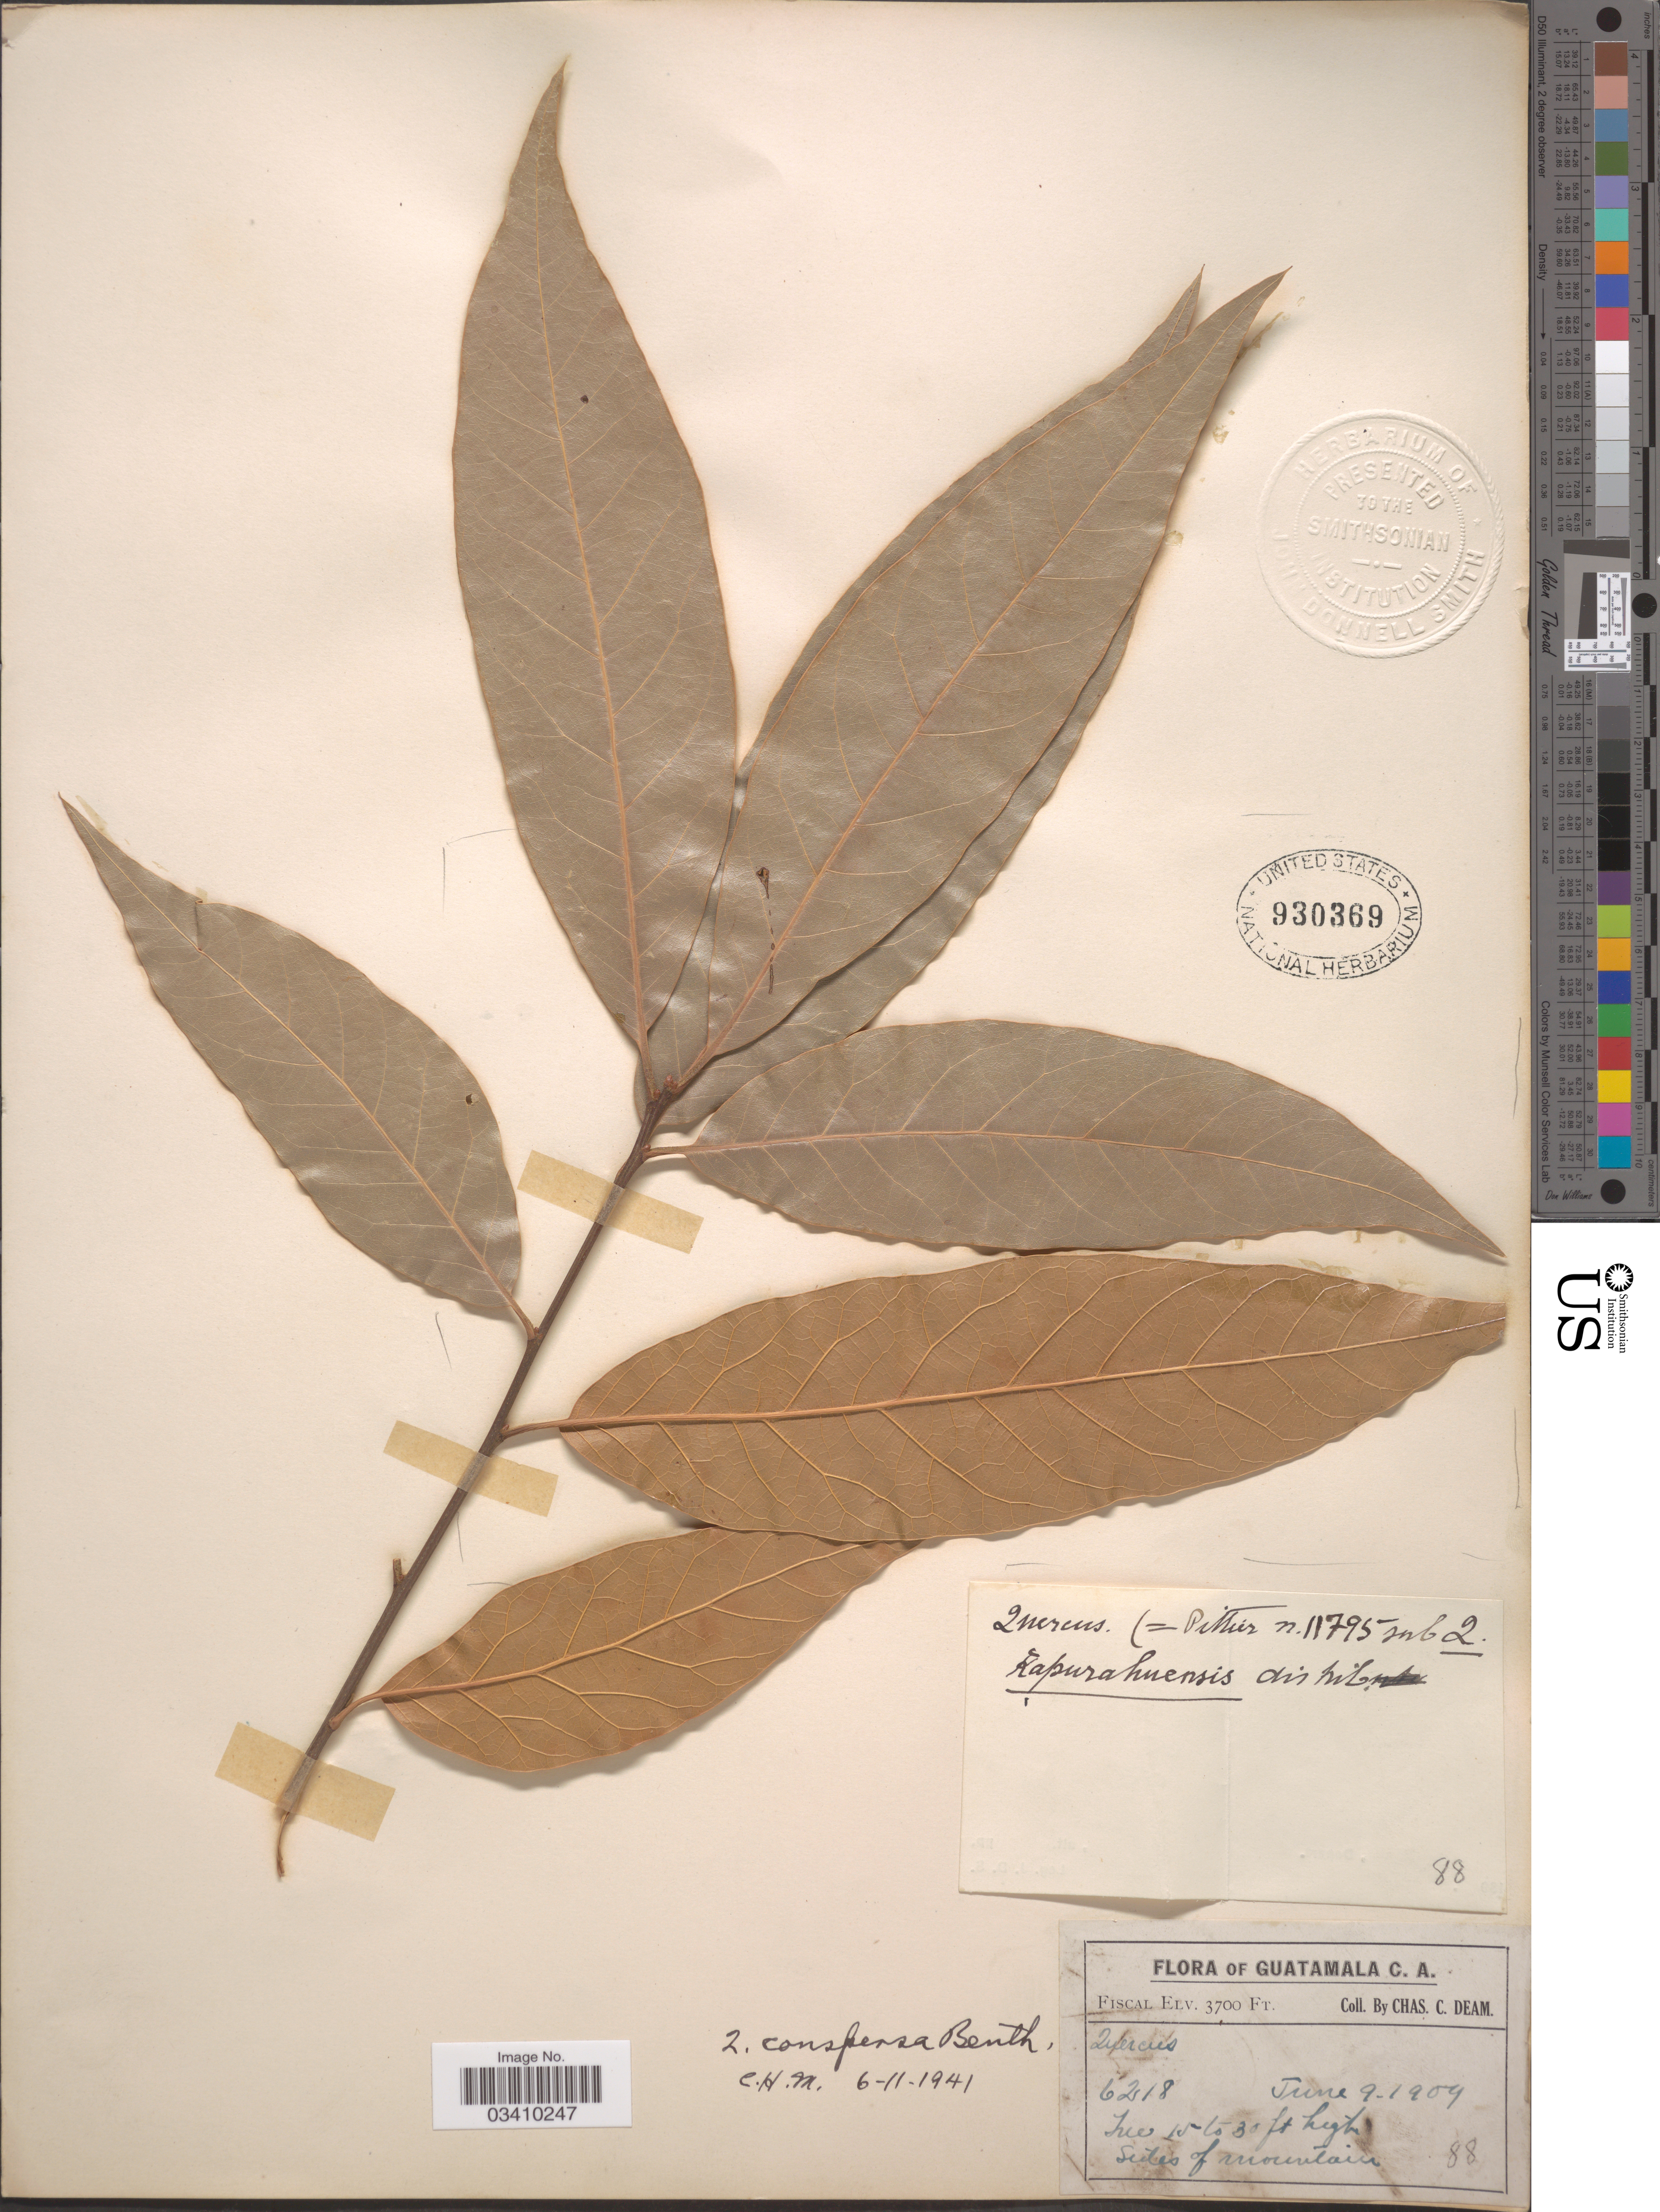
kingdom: Plantae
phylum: Tracheophyta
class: Magnoliopsida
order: Fagales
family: Fagaceae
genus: Quercus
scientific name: Quercus conspersa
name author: Benth.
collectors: C. C. Deam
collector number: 6218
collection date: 1909-06-09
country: Guatemala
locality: Fiscal. Sides of mountain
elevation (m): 1128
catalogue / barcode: US 930369